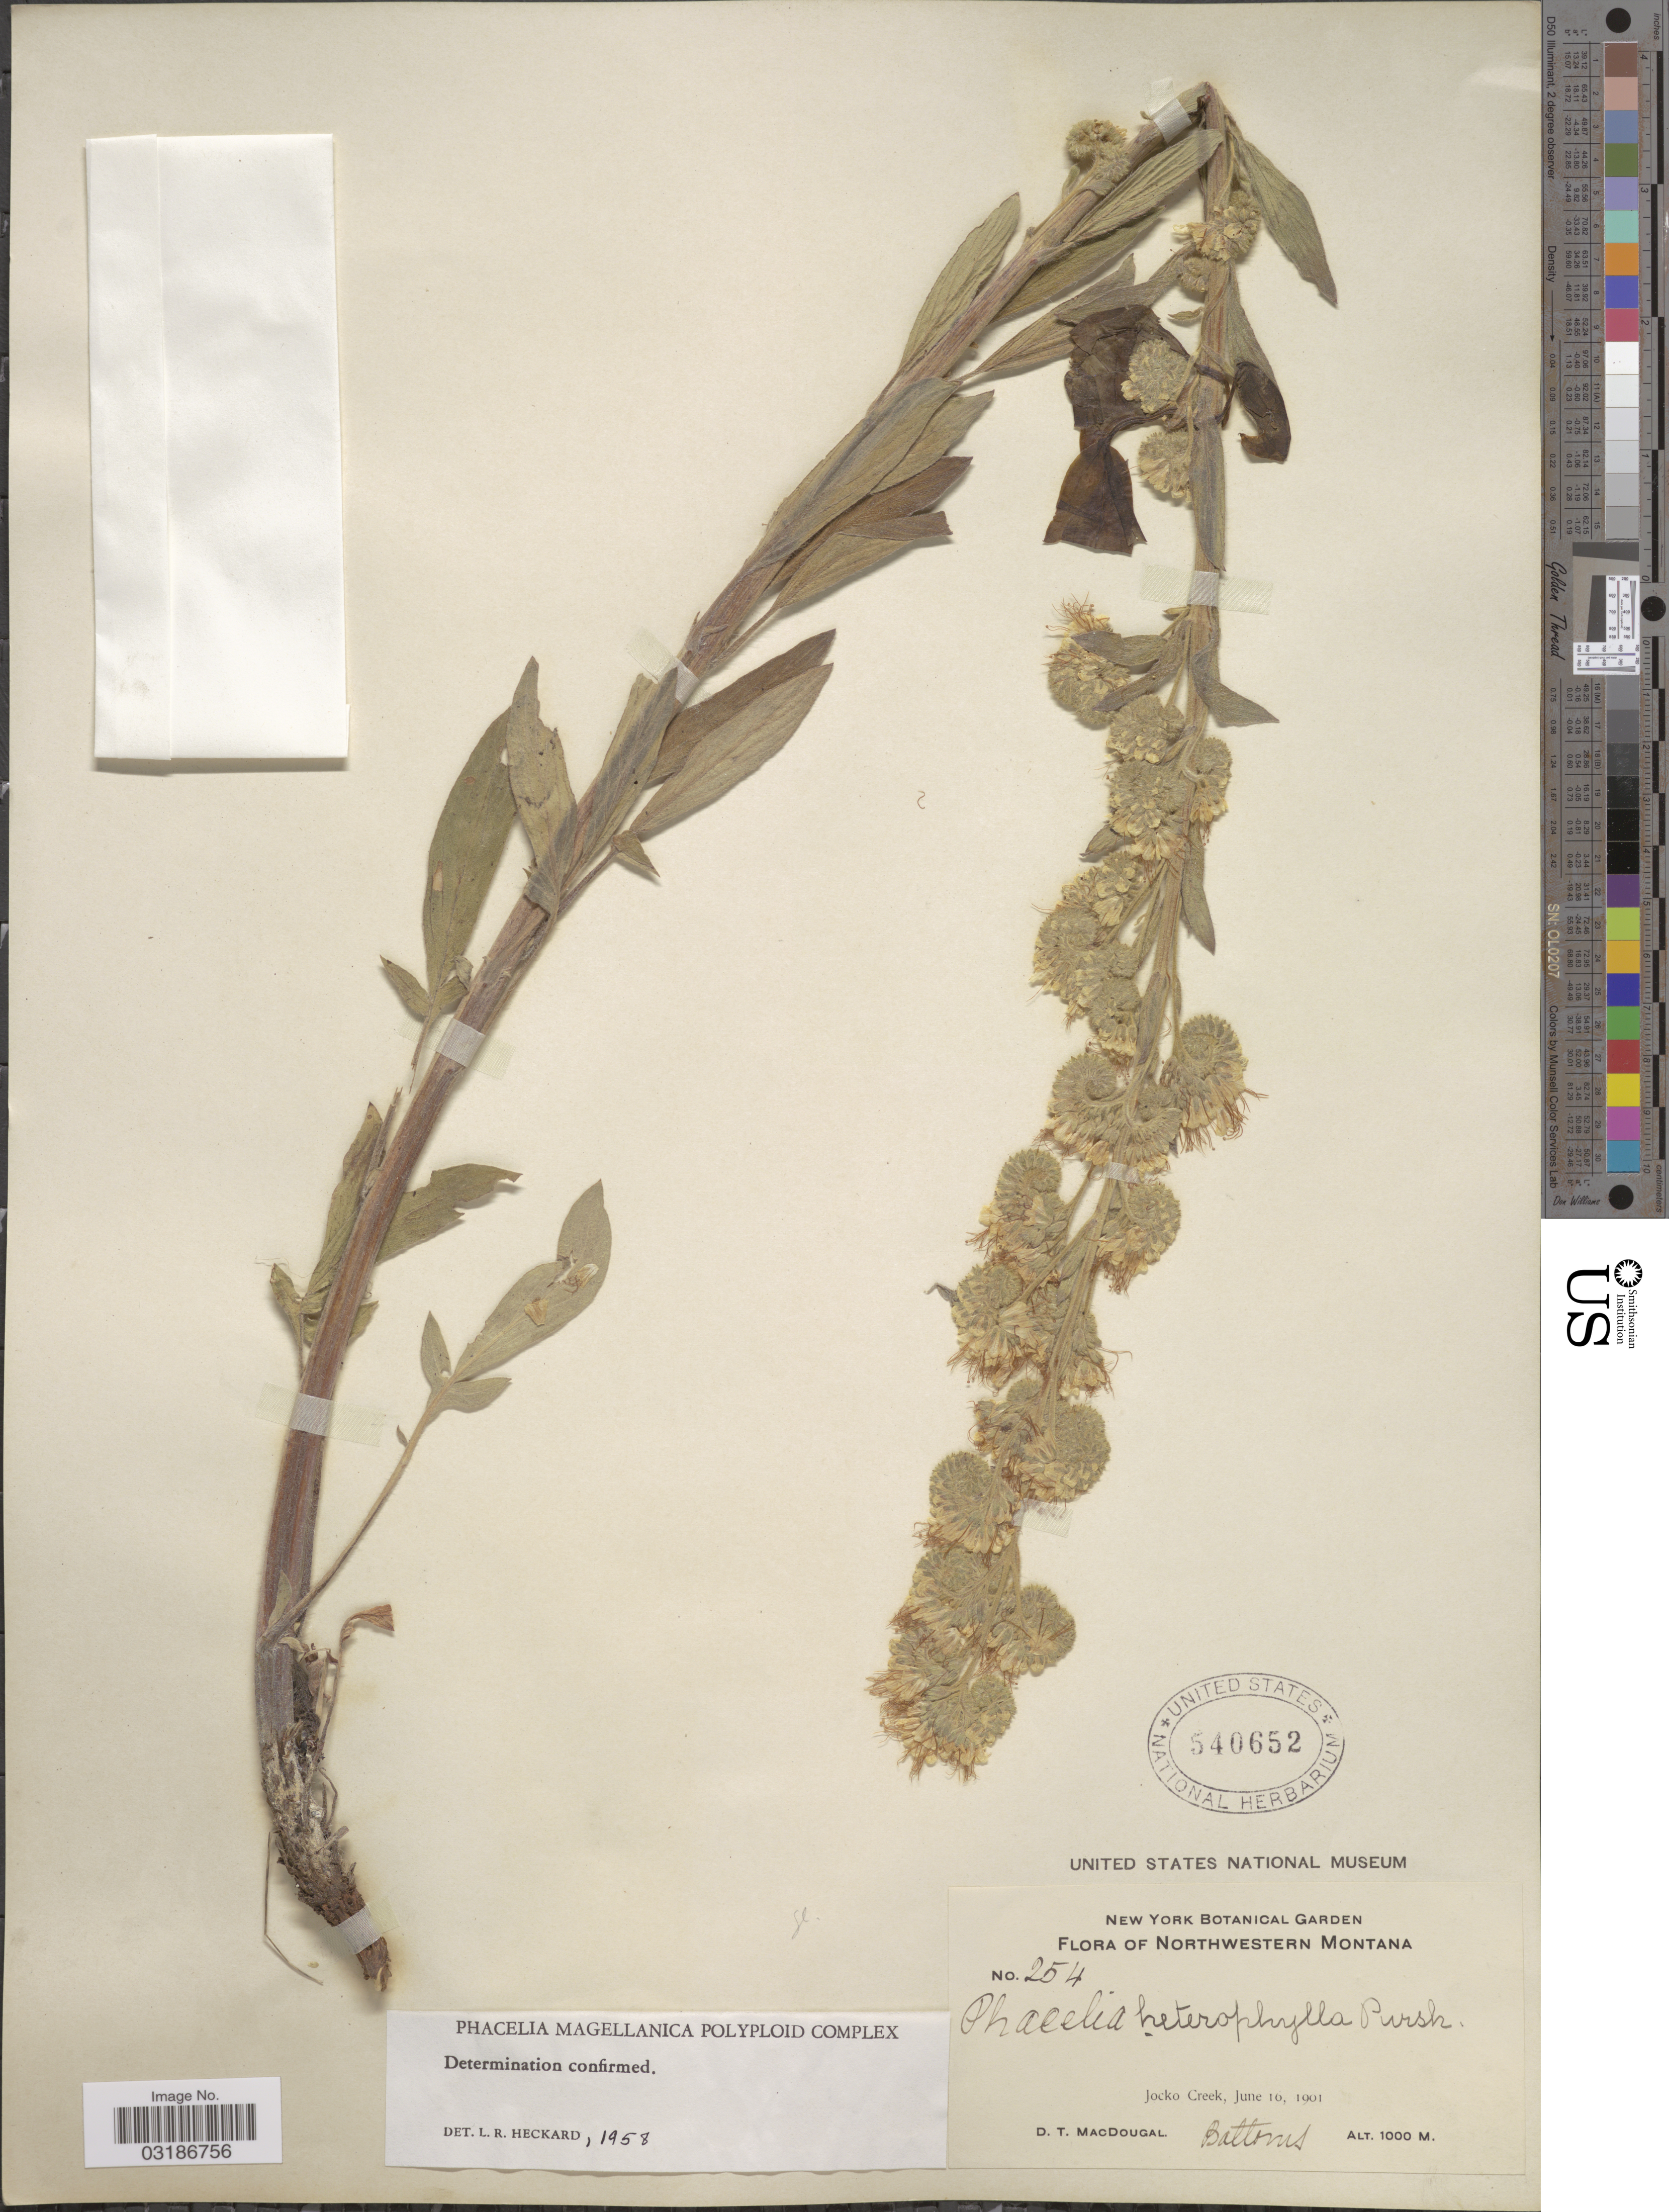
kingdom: Plantae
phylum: Tracheophyta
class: Magnoliopsida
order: Boraginales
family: Hydrophyllaceae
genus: Phacelia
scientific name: Phacelia heterophylla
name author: Pursh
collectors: D. T. MacDougal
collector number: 254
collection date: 1901-06-16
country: United States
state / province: Montana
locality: Northwestern Montana. Jocko Creek.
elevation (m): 1000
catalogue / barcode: US 540652